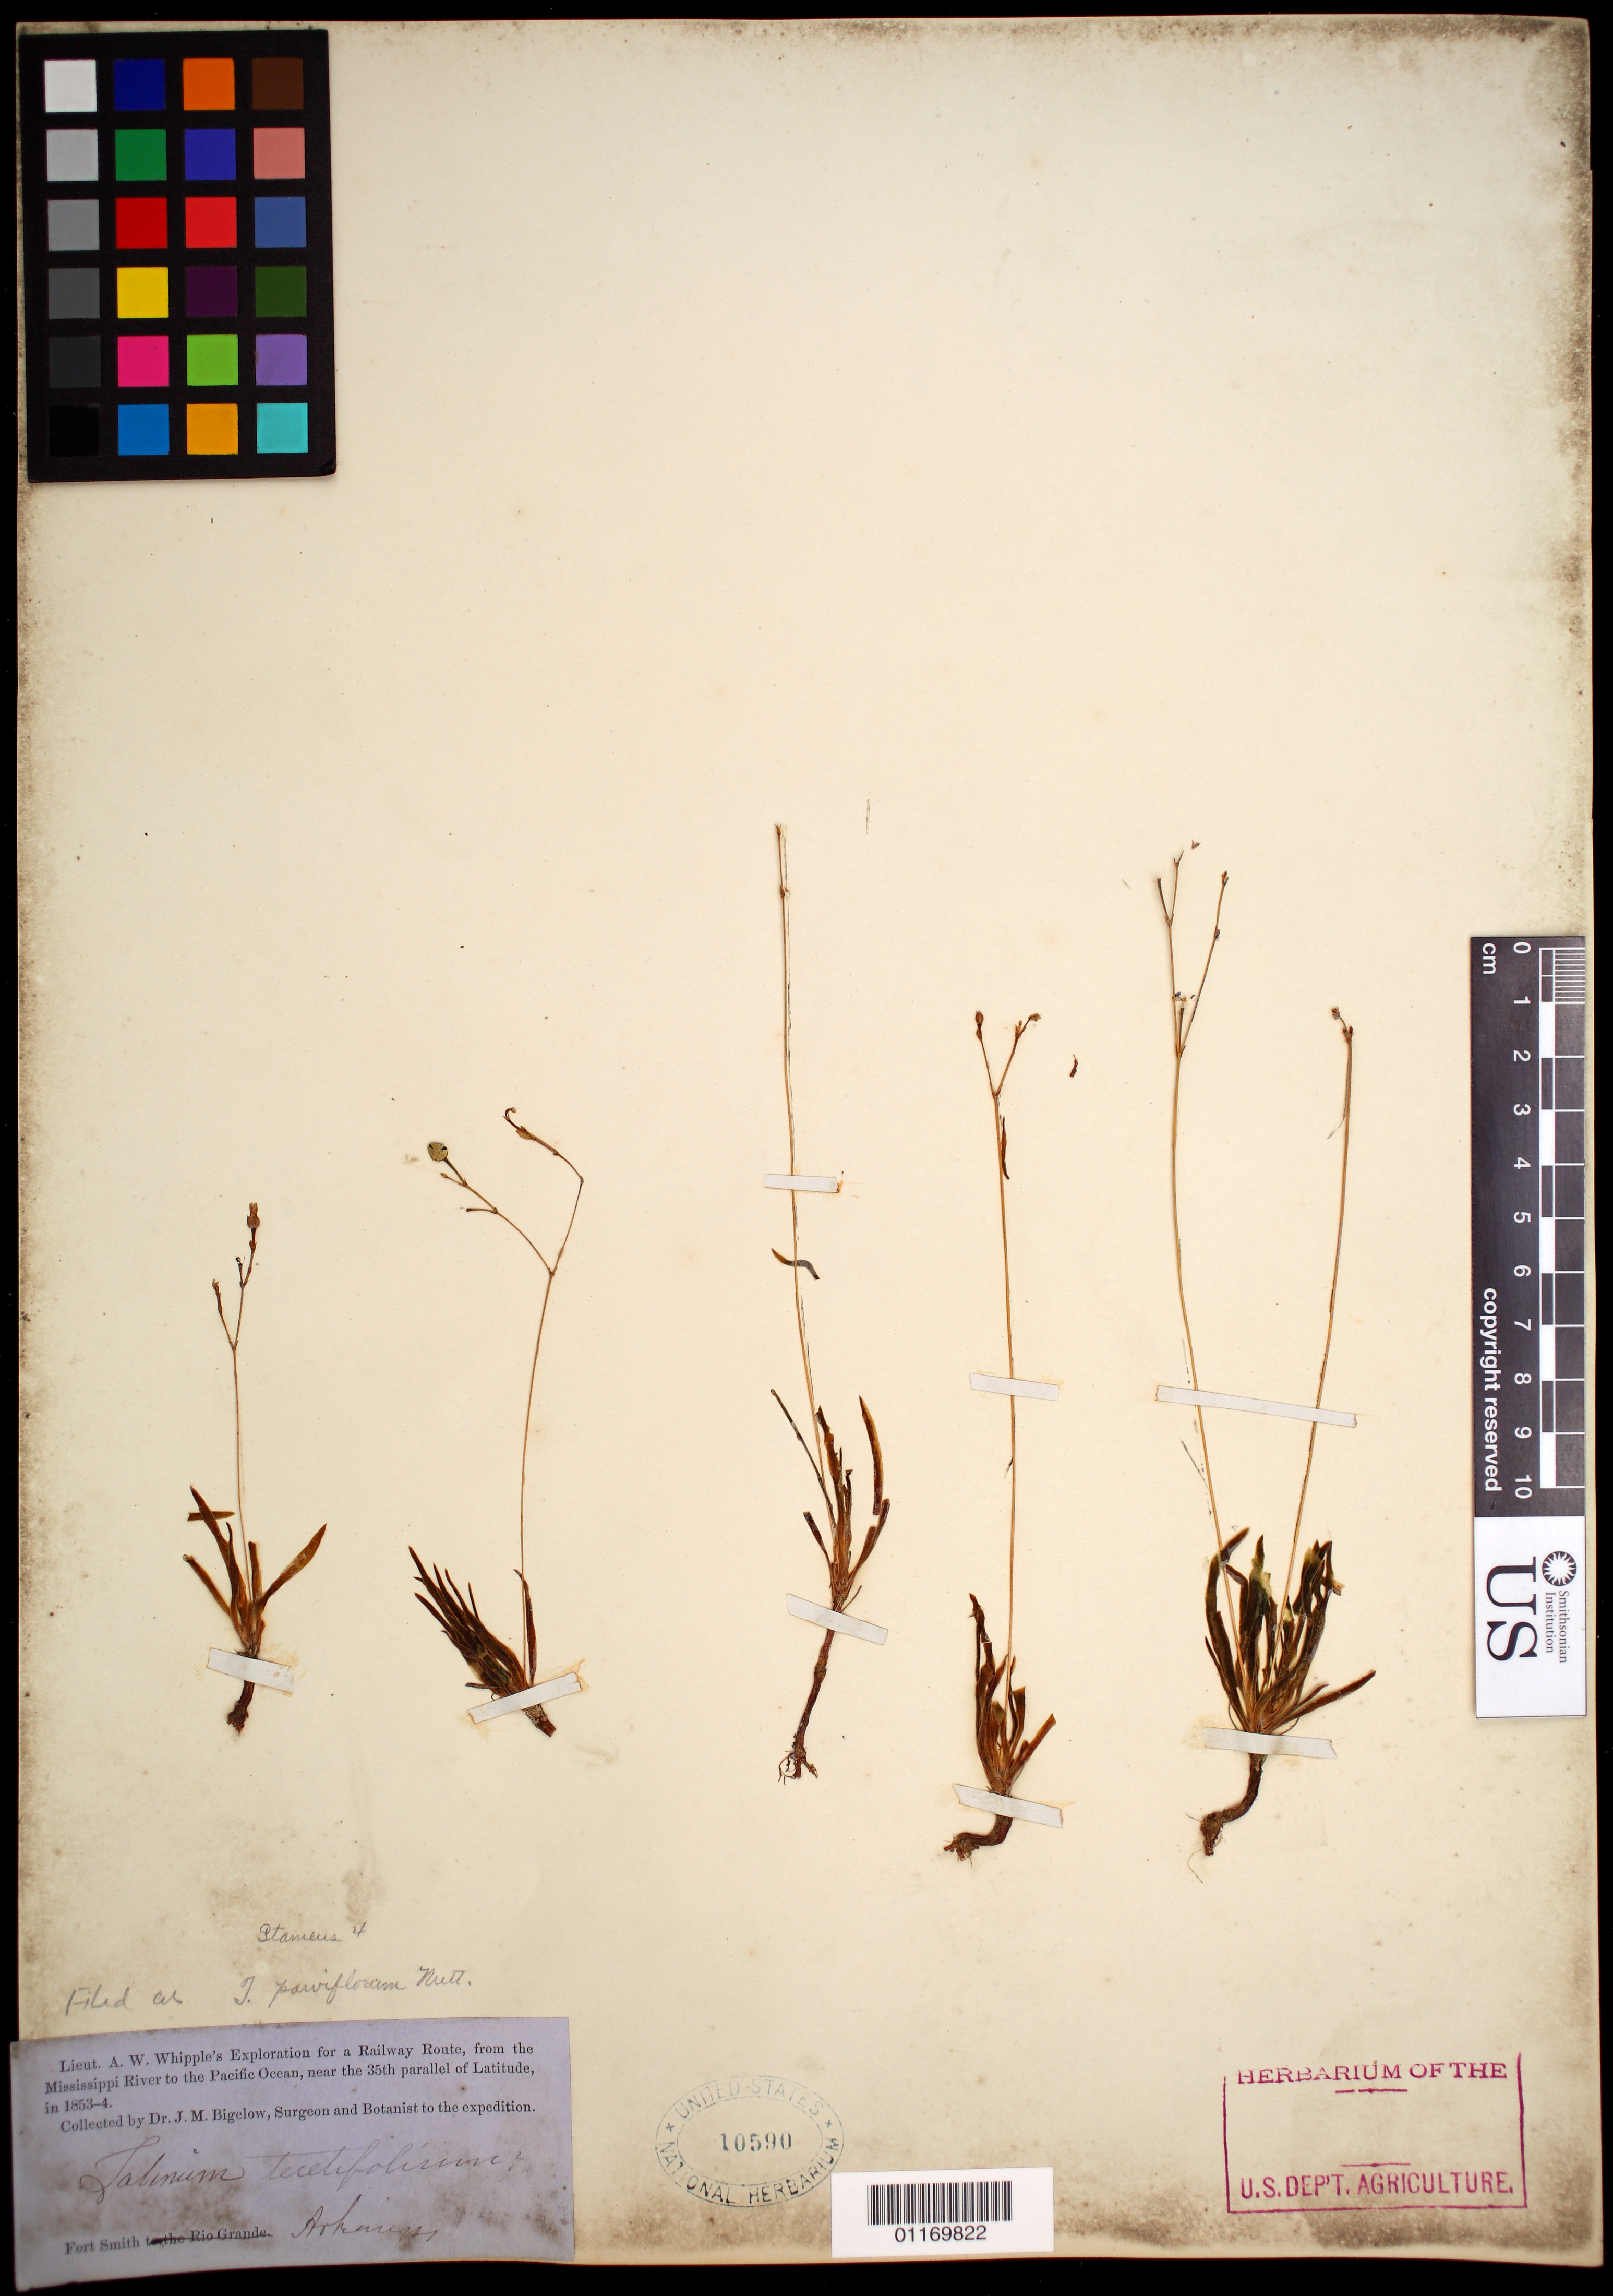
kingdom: Plantae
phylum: Tracheophyta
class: Magnoliopsida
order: Caryophyllales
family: Talinaceae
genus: Talinum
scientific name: Talinum parviflorum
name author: Nutt.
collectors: J. M. Bigelow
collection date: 1853/1854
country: United States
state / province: Arkansas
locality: Fort Smith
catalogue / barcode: US 10590